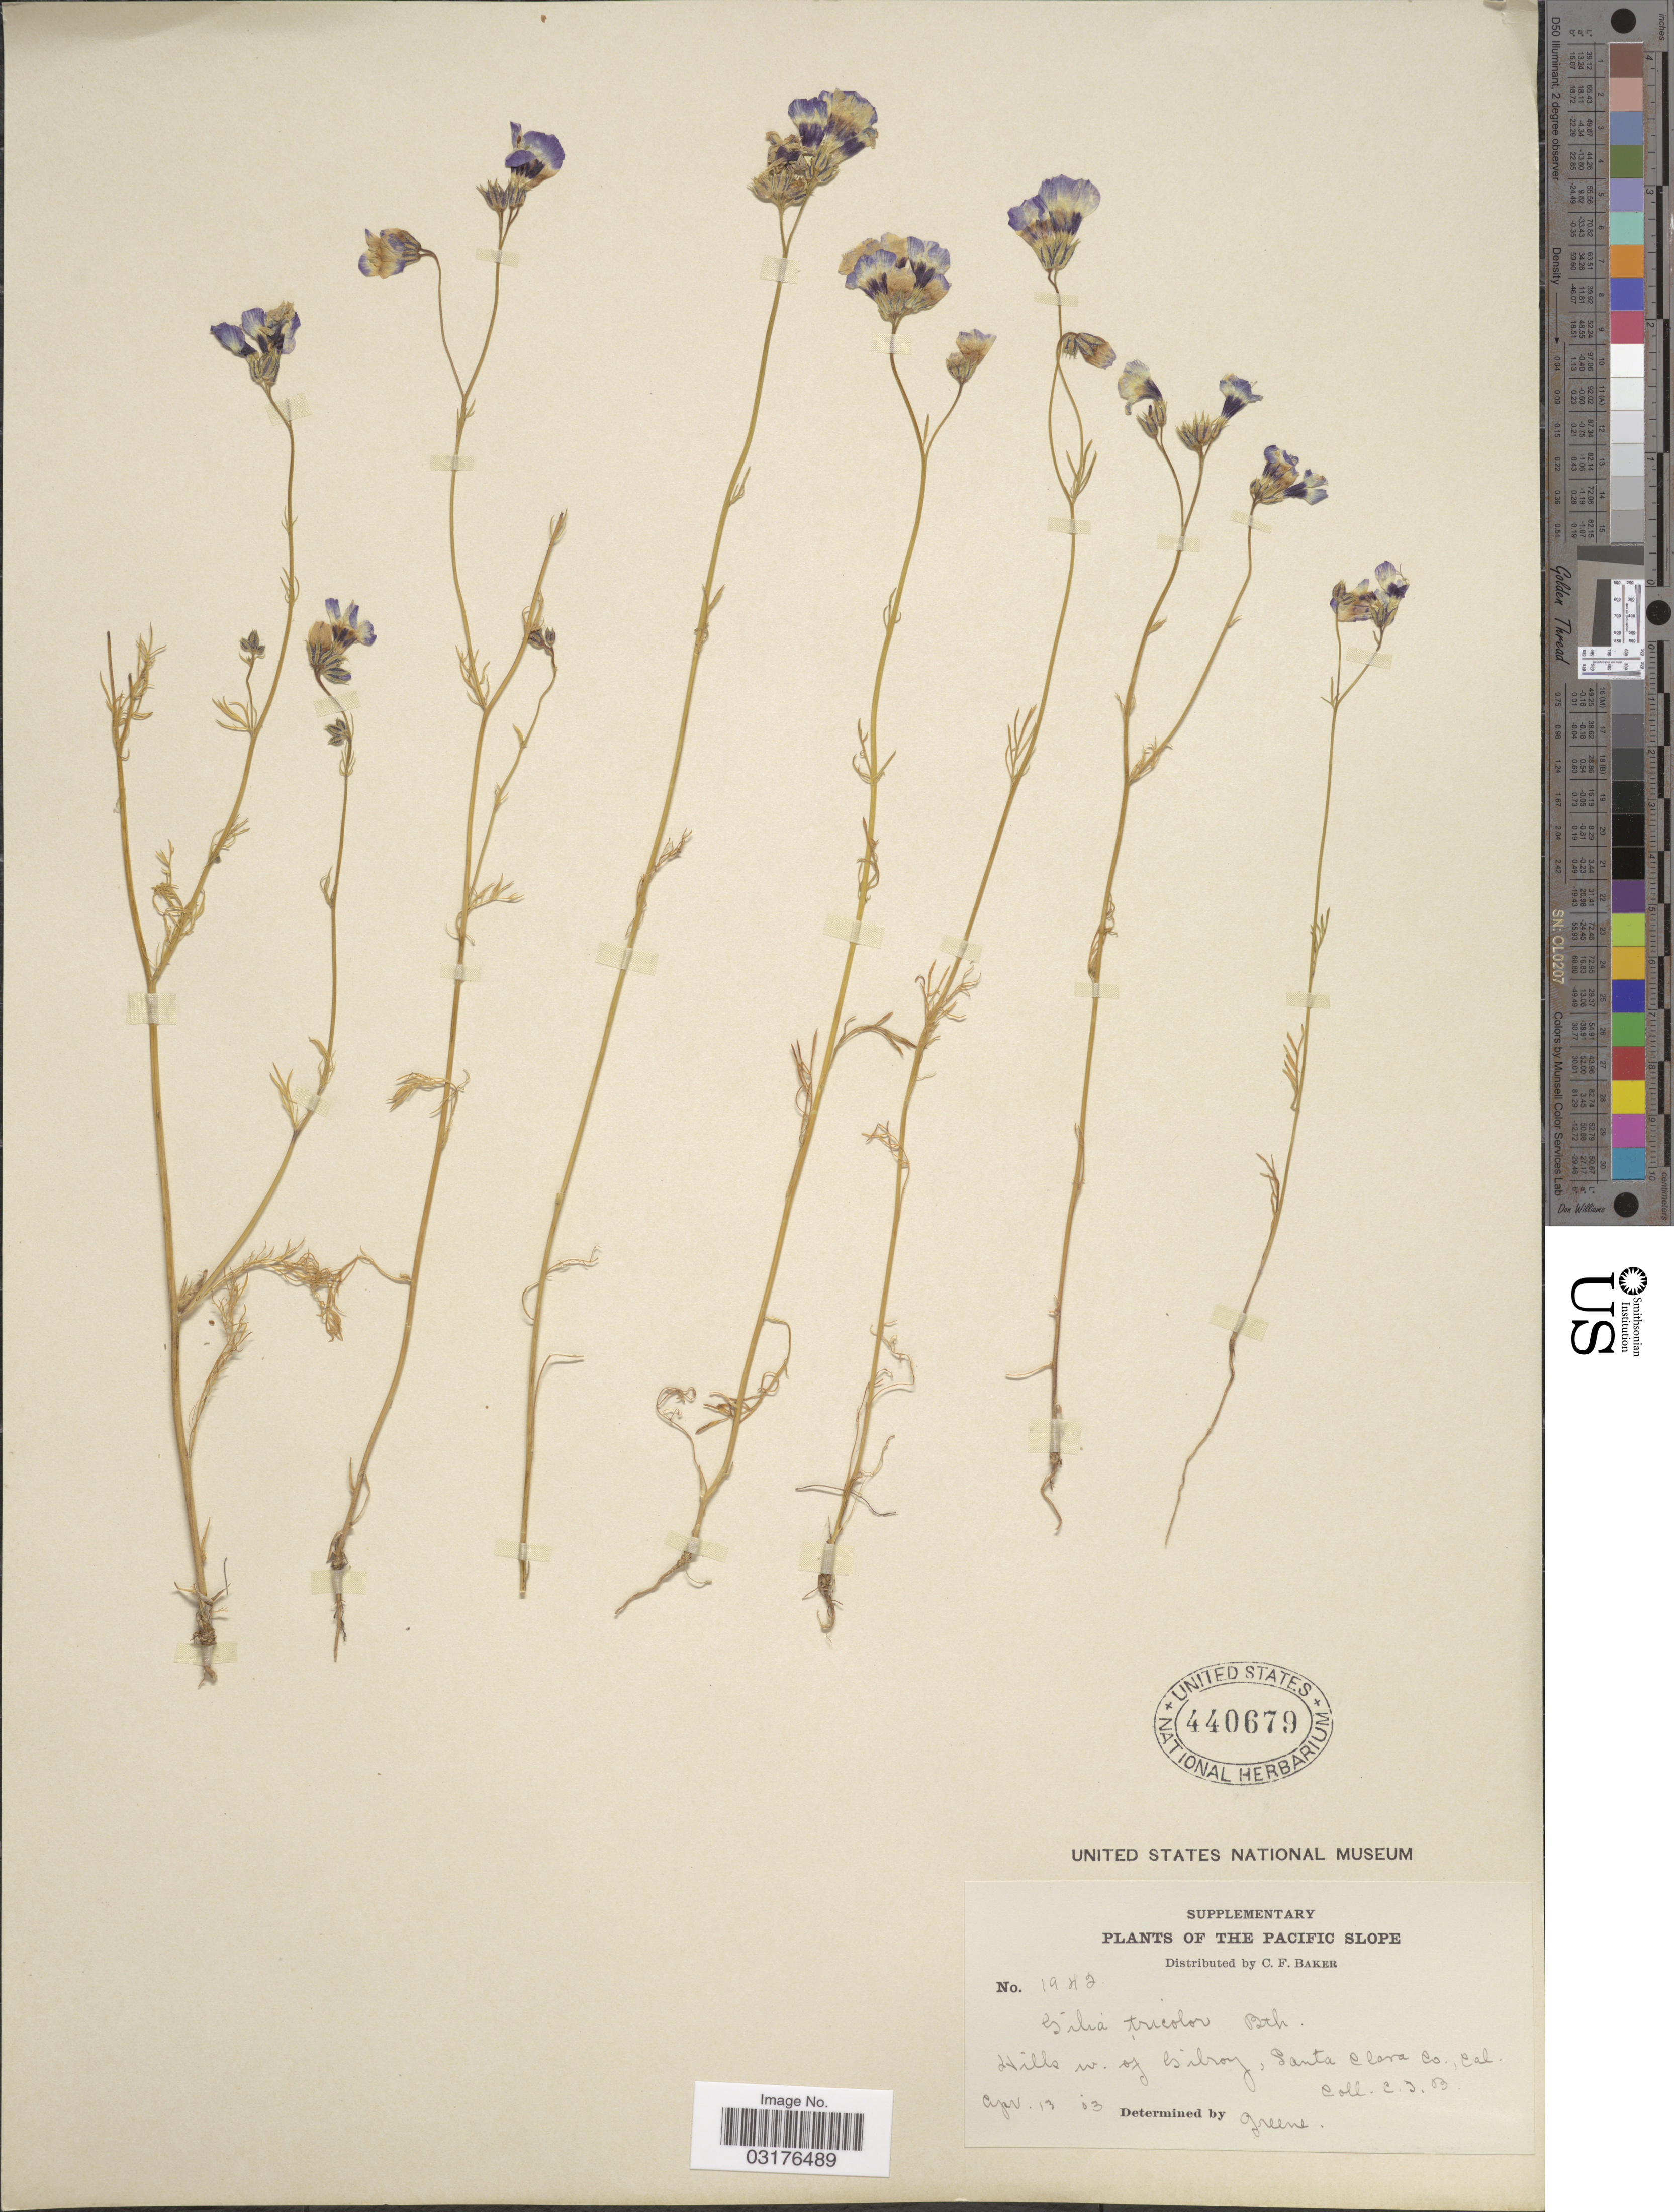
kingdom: Plantae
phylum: Tracheophyta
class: Magnoliopsida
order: Ericales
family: Polemoniaceae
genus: Gilia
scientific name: Gilia tricolor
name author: Benth.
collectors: C. F. Baker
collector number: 1942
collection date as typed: Transcribed d/m/y: 13/4/3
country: United States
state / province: California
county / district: Santa Clara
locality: The Pacific Slope. Hills w. of Gilroy, Santa Clara Co.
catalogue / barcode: US 440679